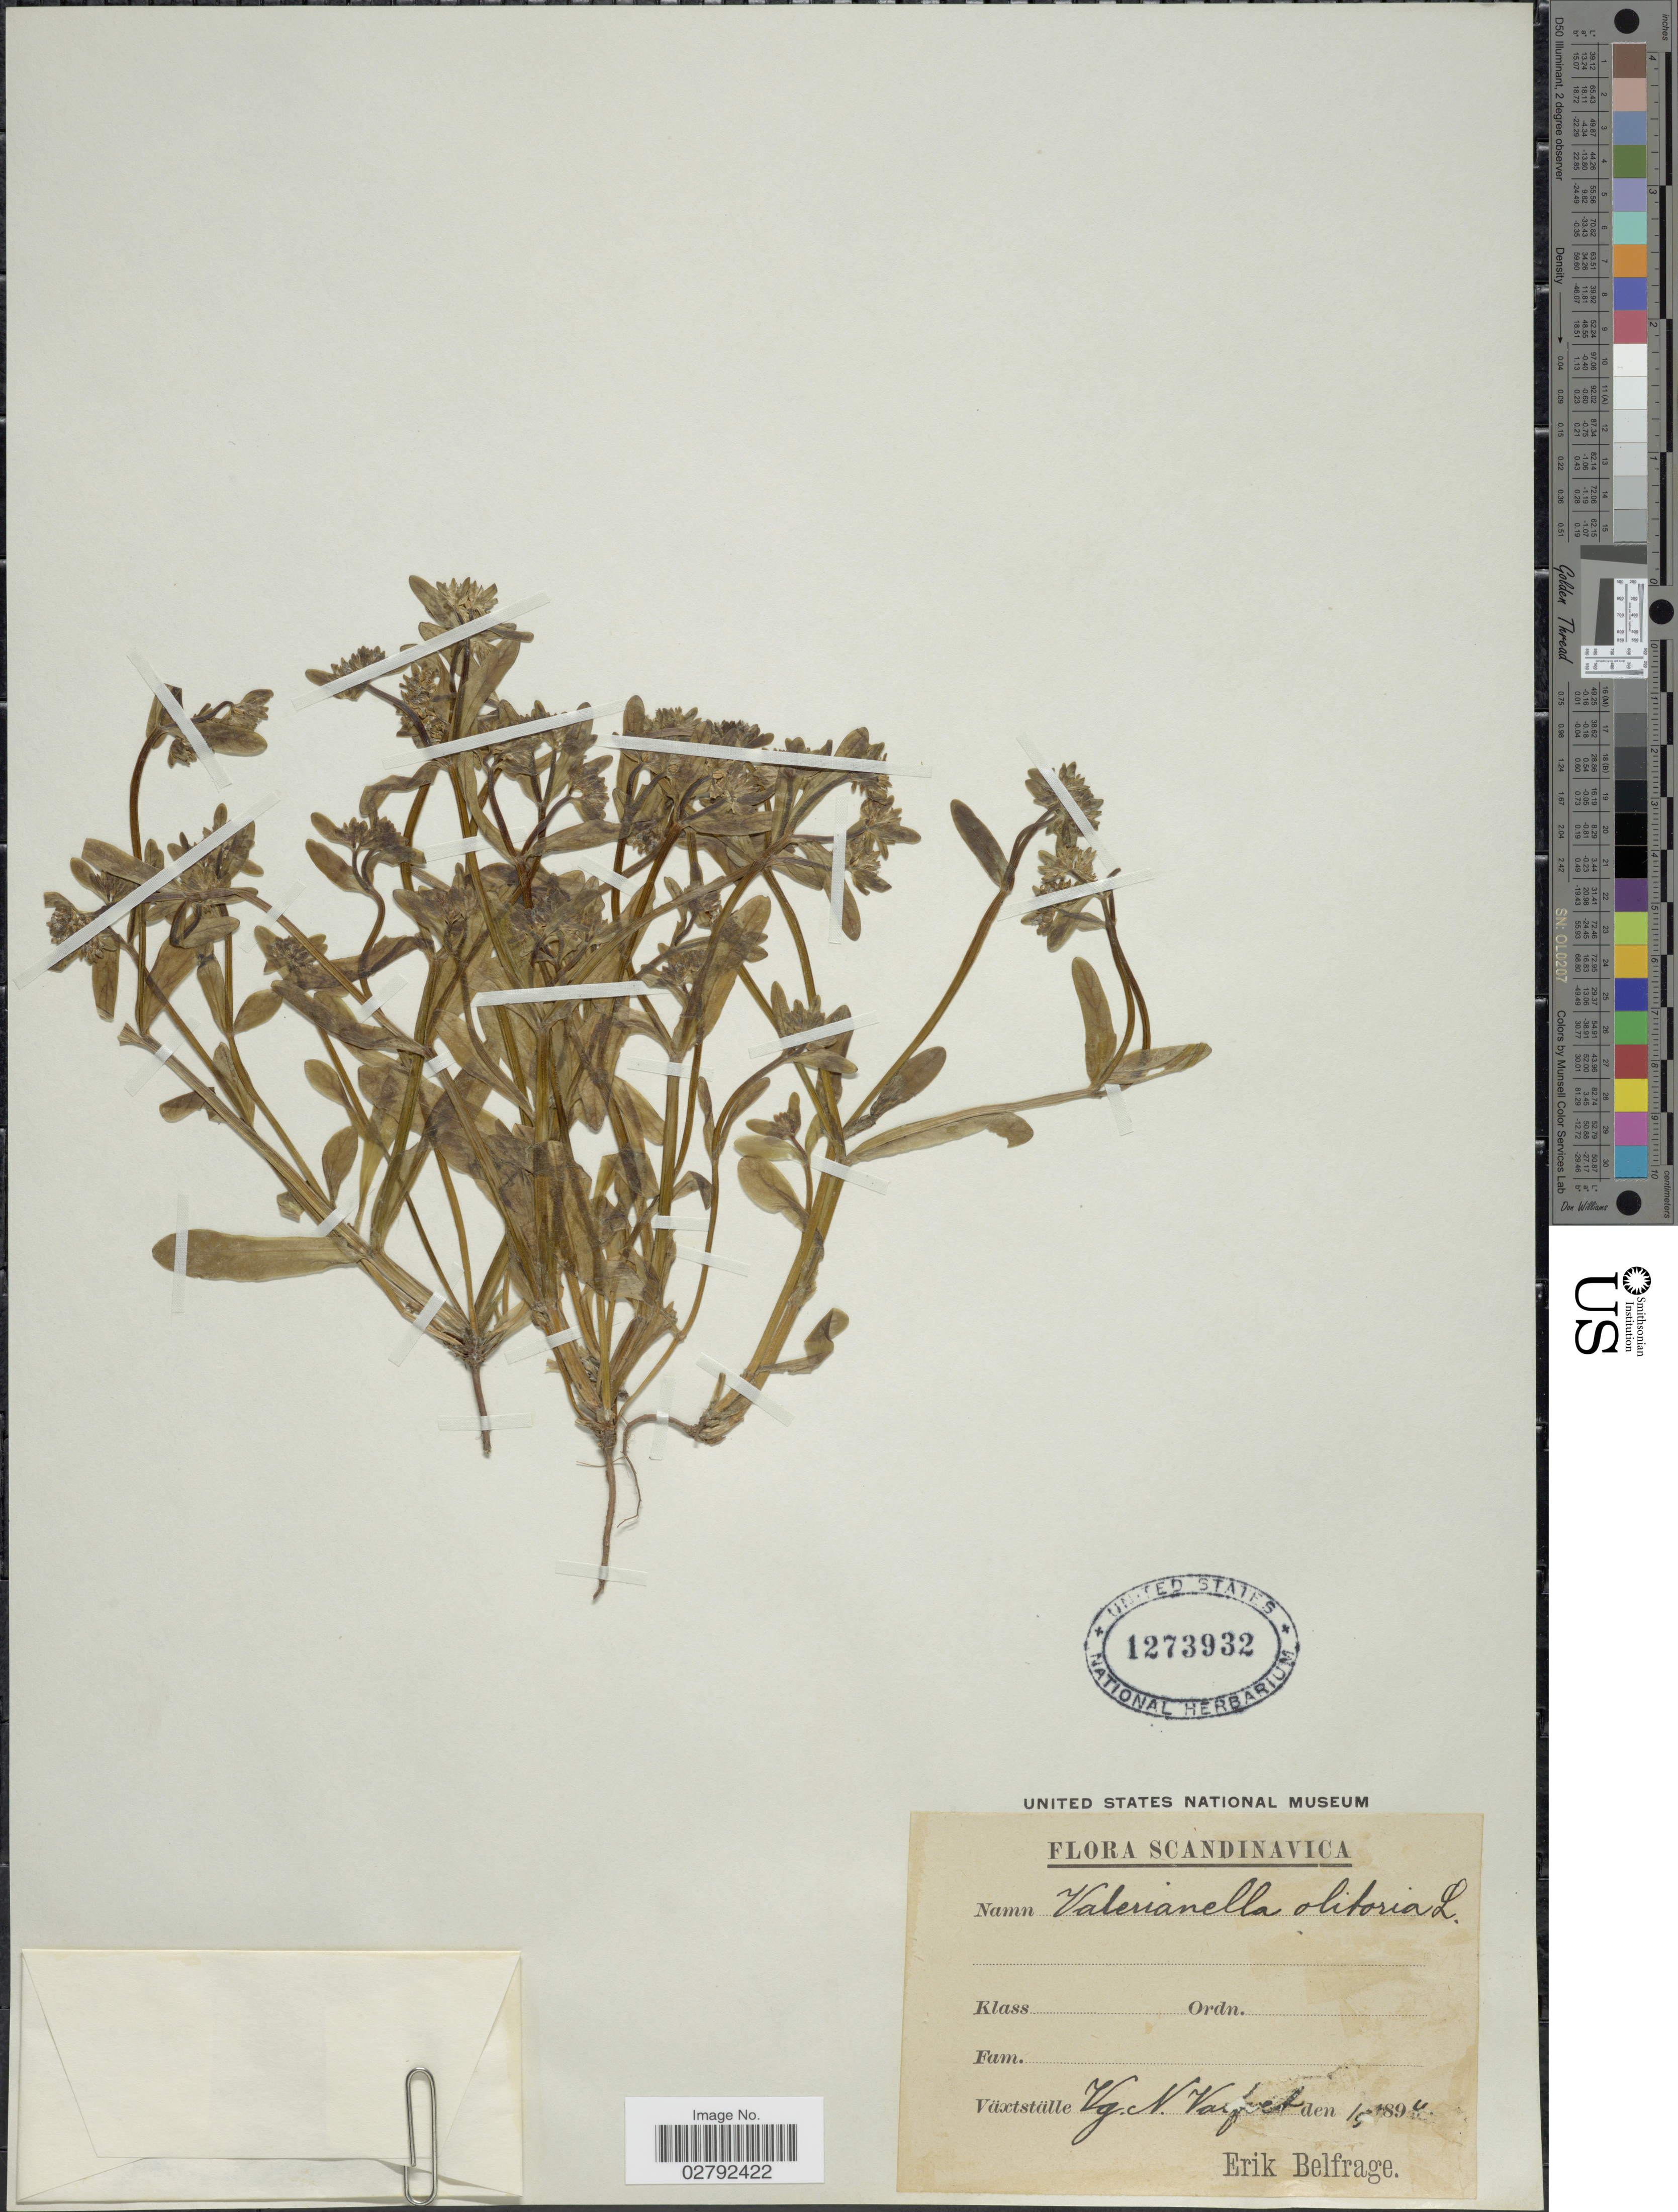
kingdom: Plantae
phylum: Tracheophyta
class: Magnoliopsida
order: Dipsacales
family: Caprifoliaceae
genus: Valerianella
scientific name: Valerianella olitoria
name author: (L.) Pollich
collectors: E. Belfrage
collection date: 1894-05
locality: Scandinavica. Vg.N. Va [illegible text]et.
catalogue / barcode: US 1273932